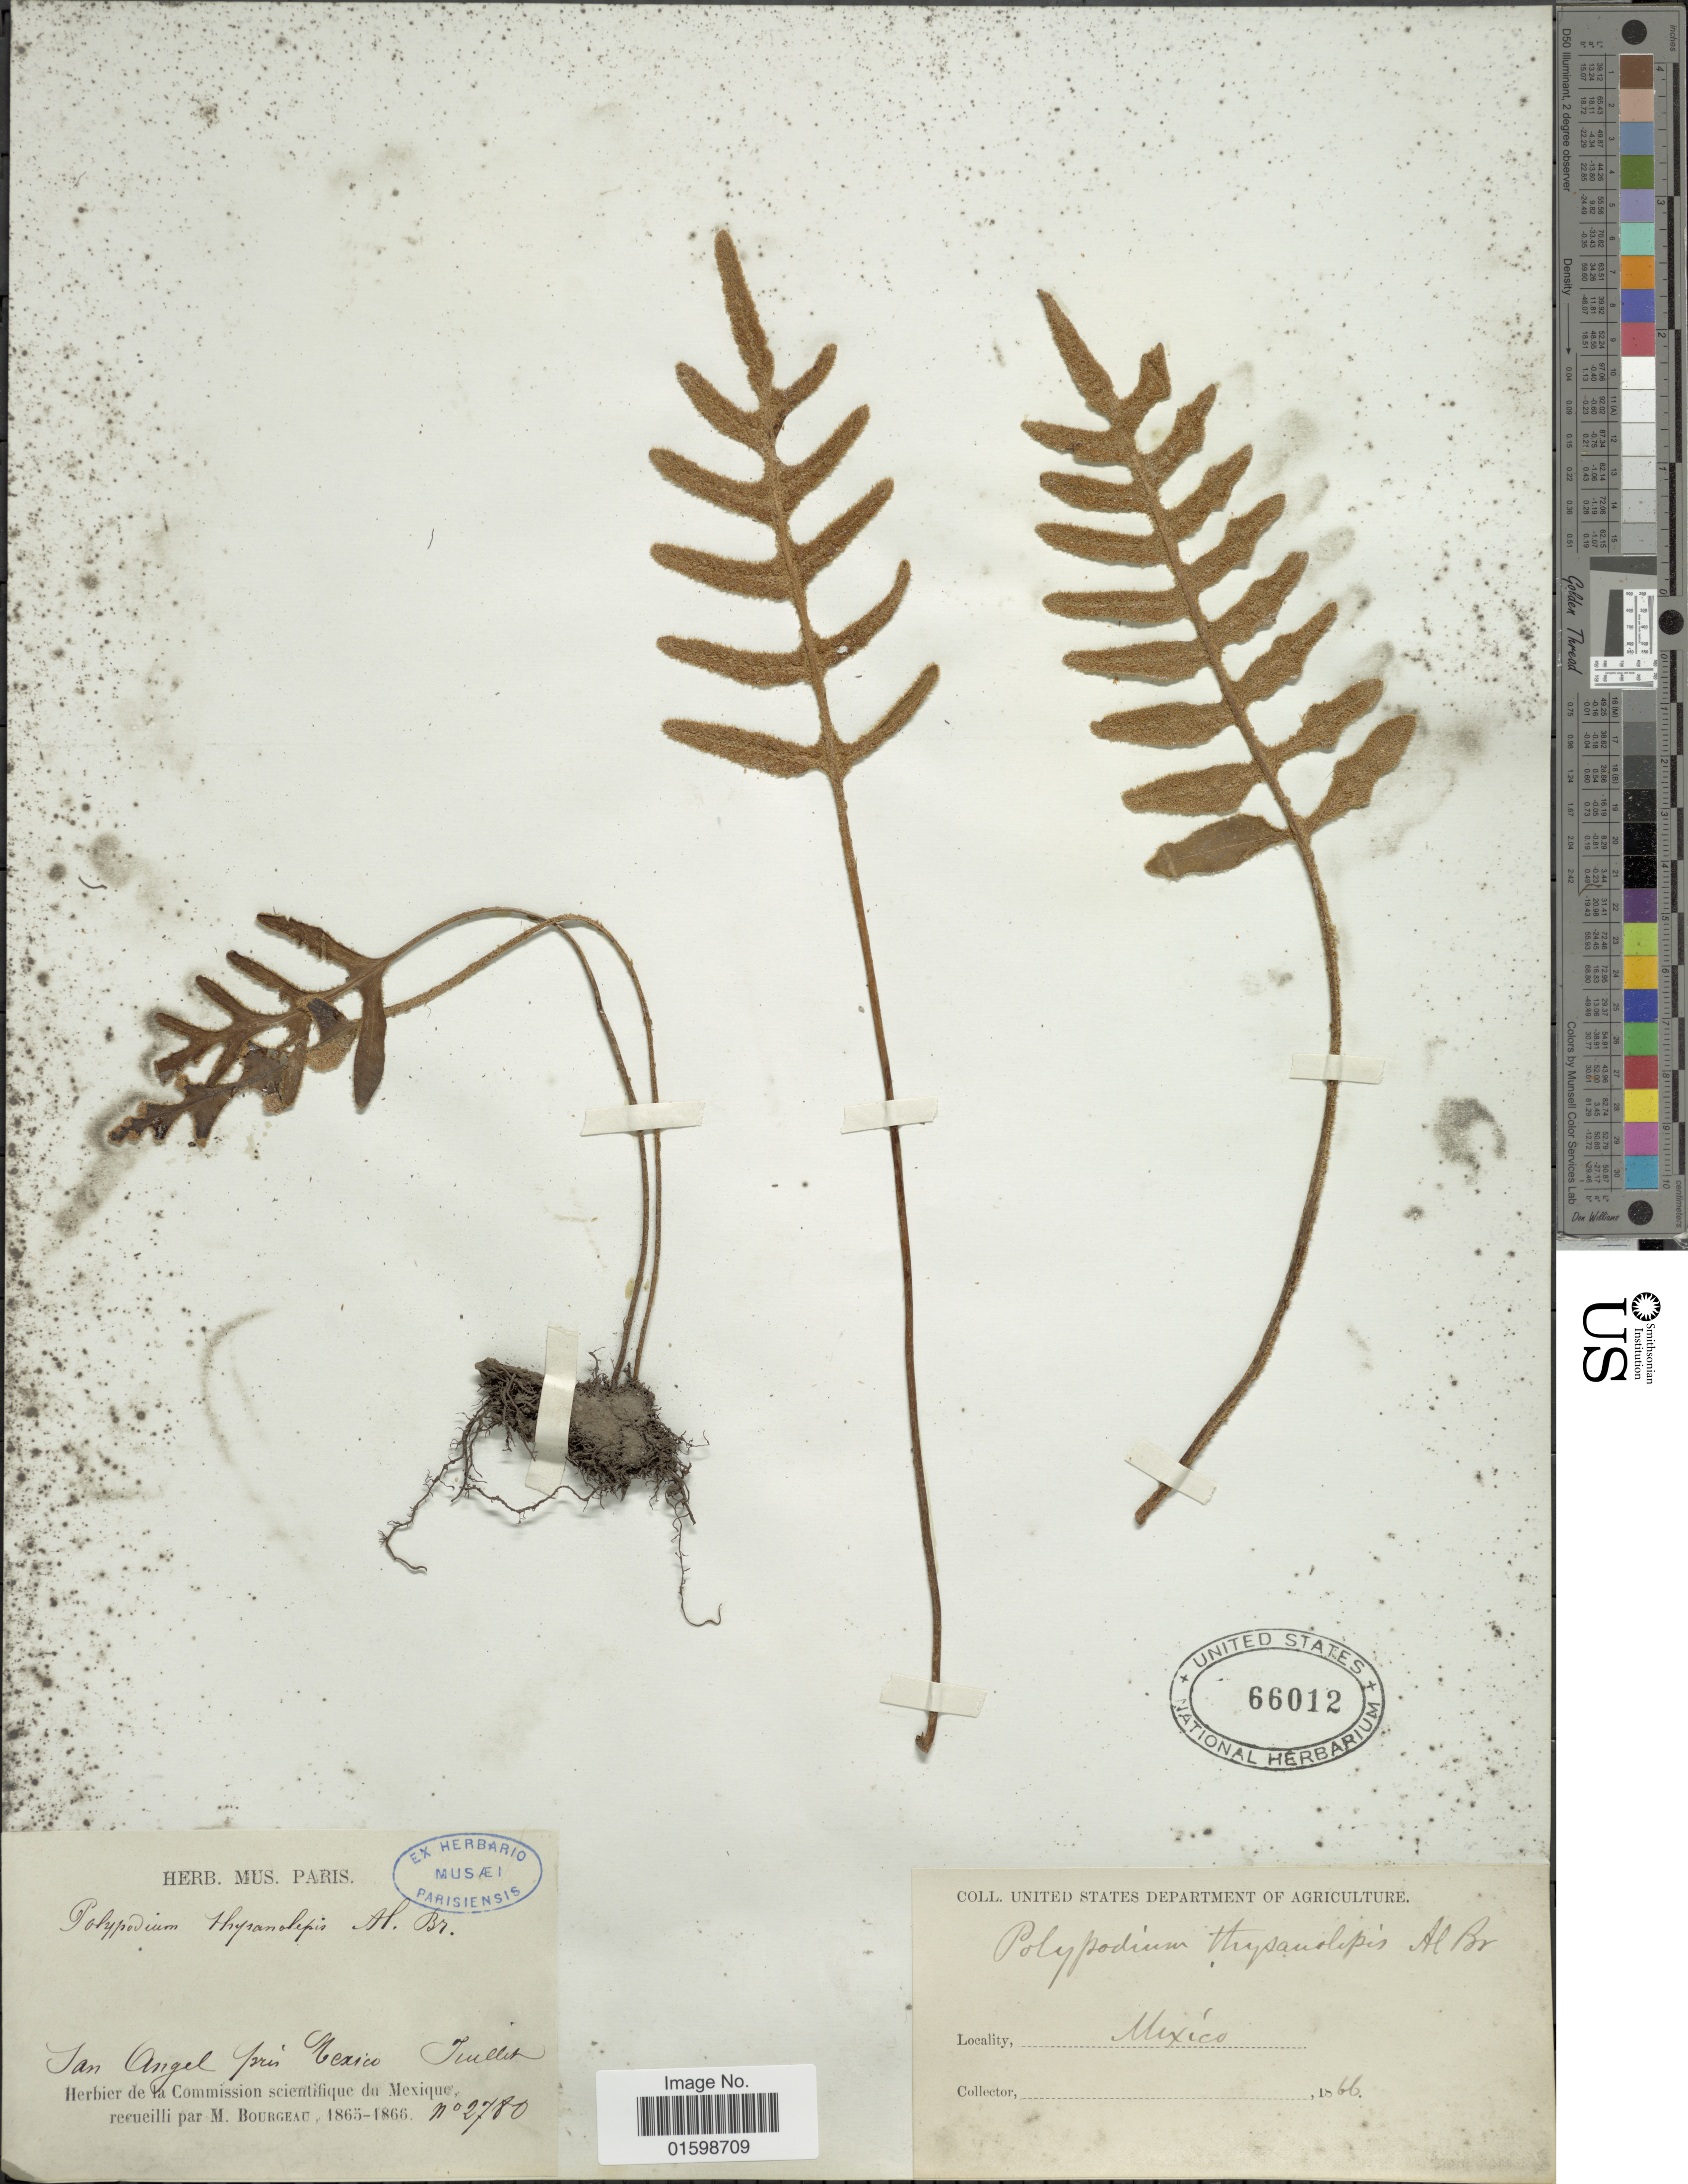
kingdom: Plantae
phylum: Tracheophyta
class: Polypodiopsida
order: Polypodiales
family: Polypodiaceae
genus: Pleopeltis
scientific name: Pleopeltis thyssanolepis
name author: (A. Braun ex Klotzsch) E.G. Andrews & Windham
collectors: M. Bourgeau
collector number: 2780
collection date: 1866-07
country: Mexico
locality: San Angel prés Mexico Jullit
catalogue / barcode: US 66012